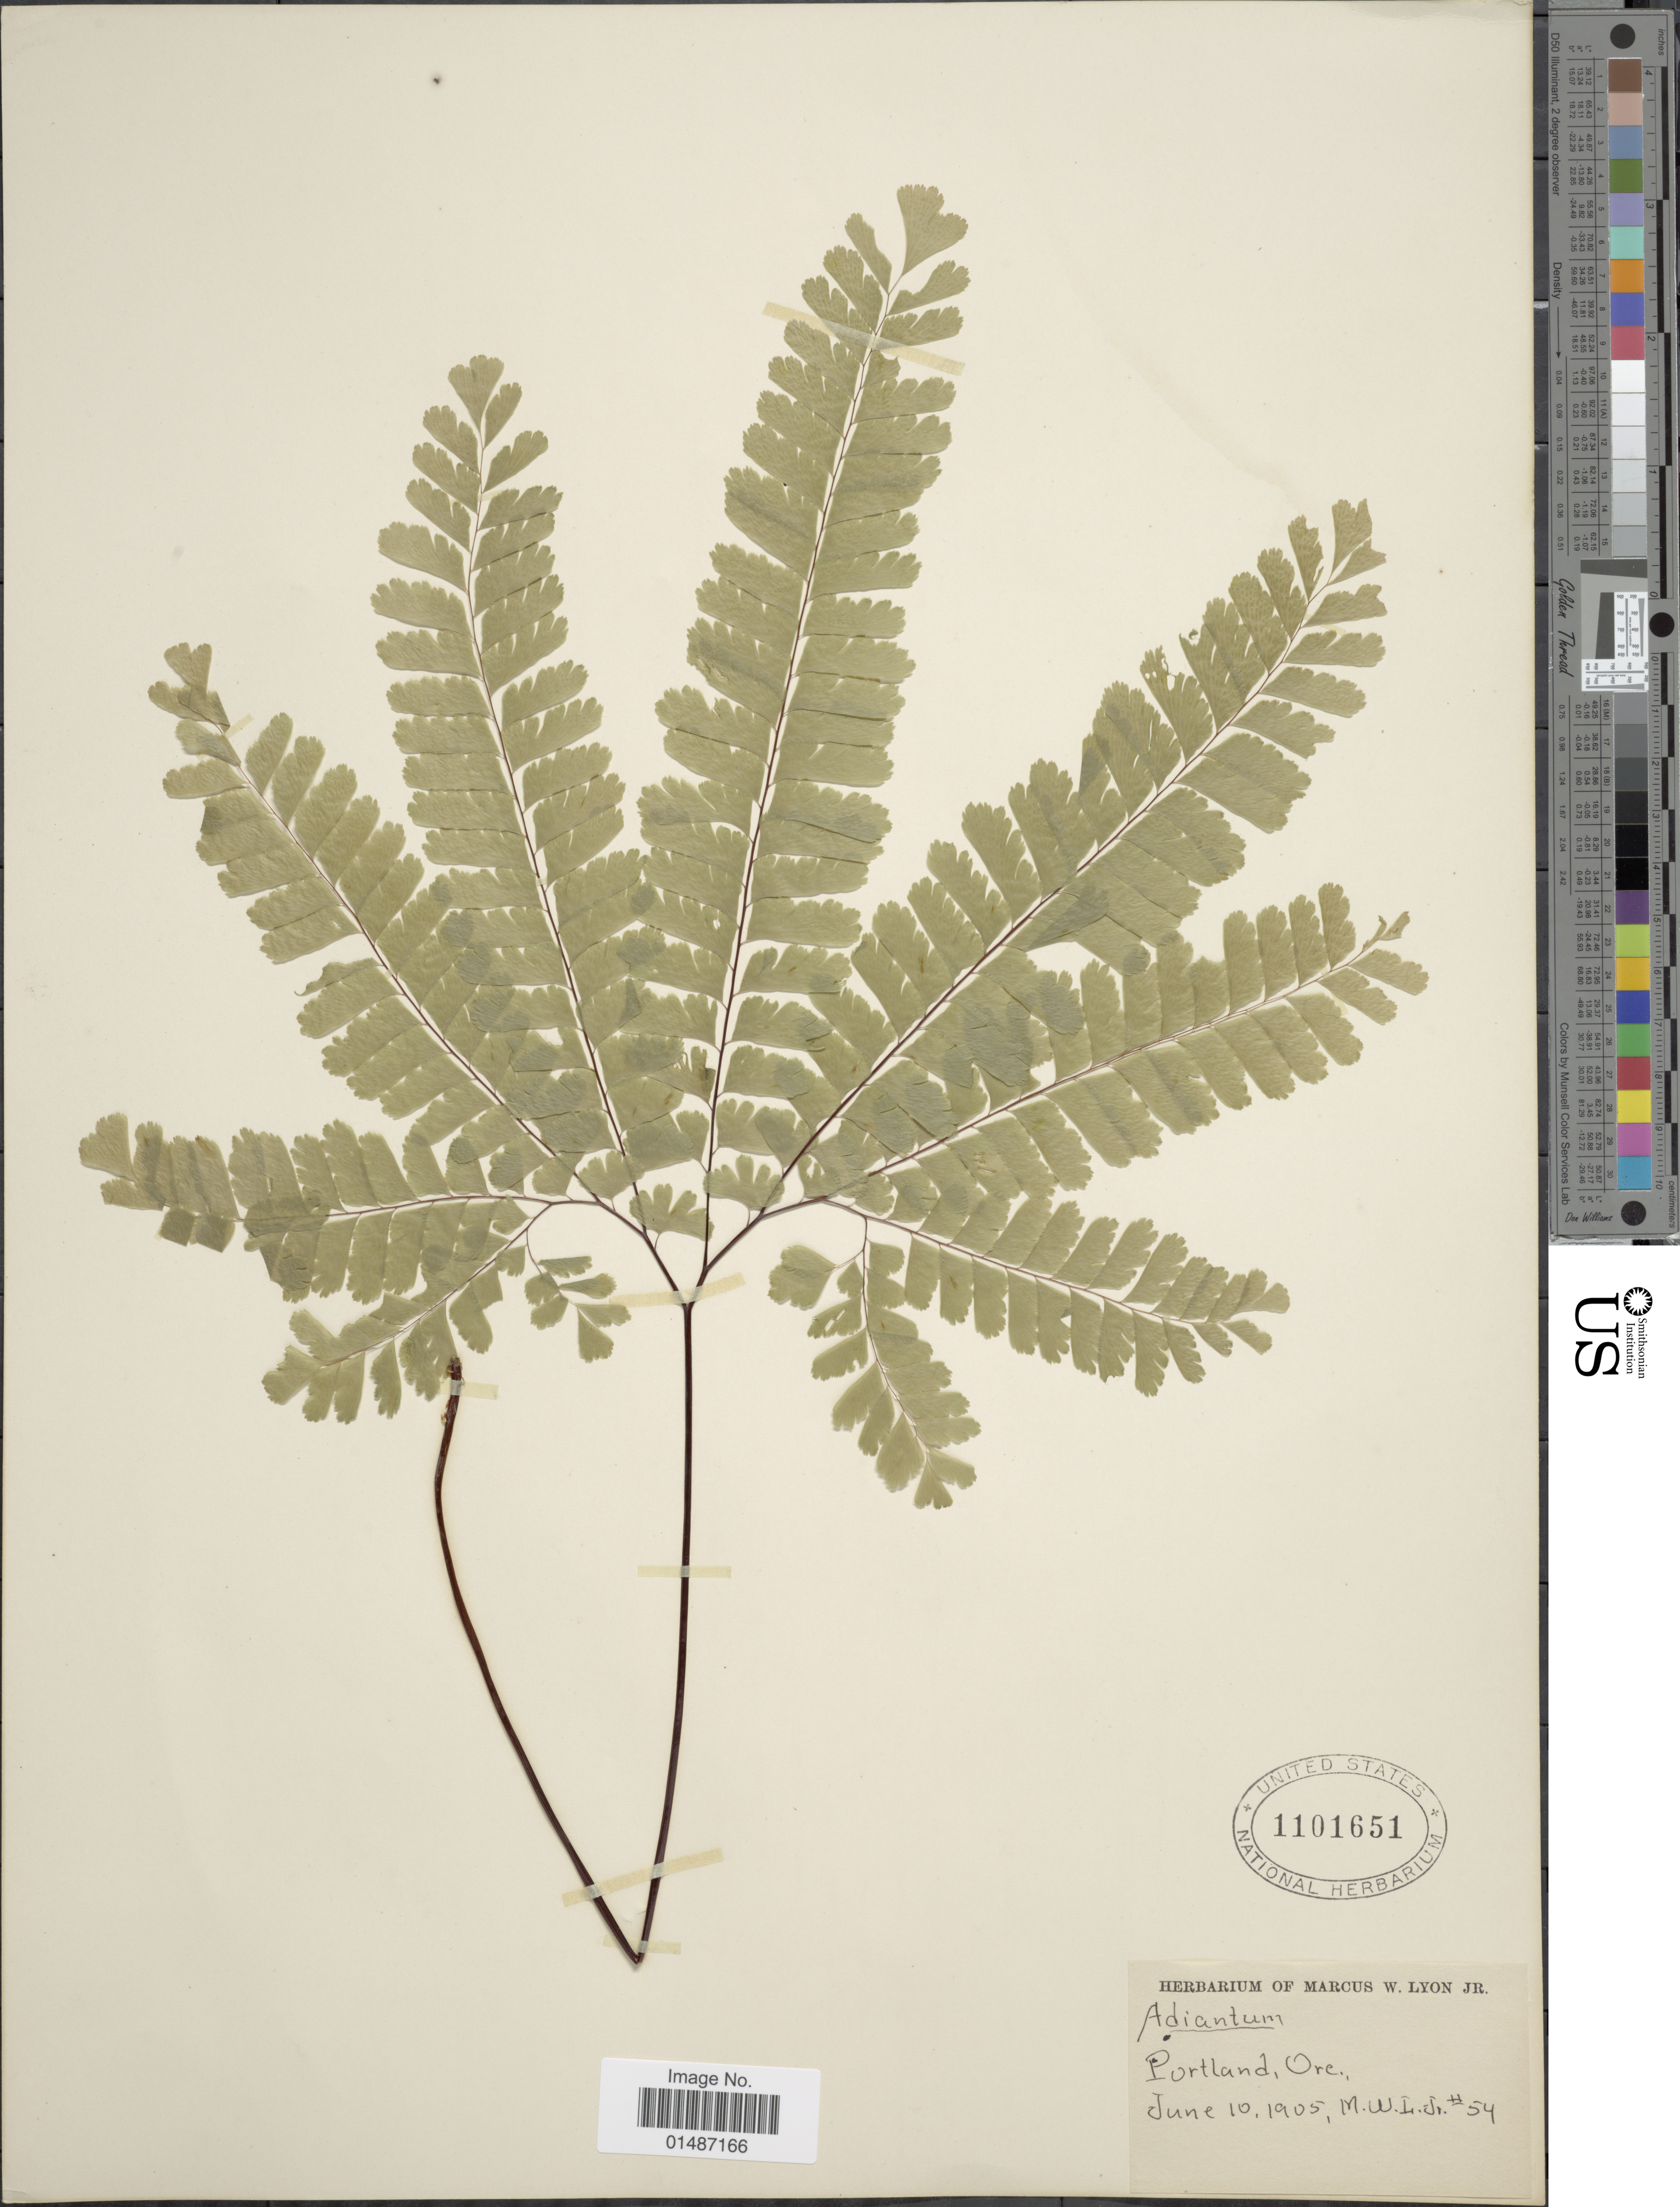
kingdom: Plantae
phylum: Tracheophyta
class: Polypodiopsida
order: Polypodiales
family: Pteridaceae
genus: Adiantum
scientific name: Adiantum pedatum subsp. aleuticum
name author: (Rupr.) Calder & Roy L. Taylor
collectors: M. W. Lyon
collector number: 54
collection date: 1905-06-10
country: United States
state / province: Oregon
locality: Portland.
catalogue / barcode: US 1101651